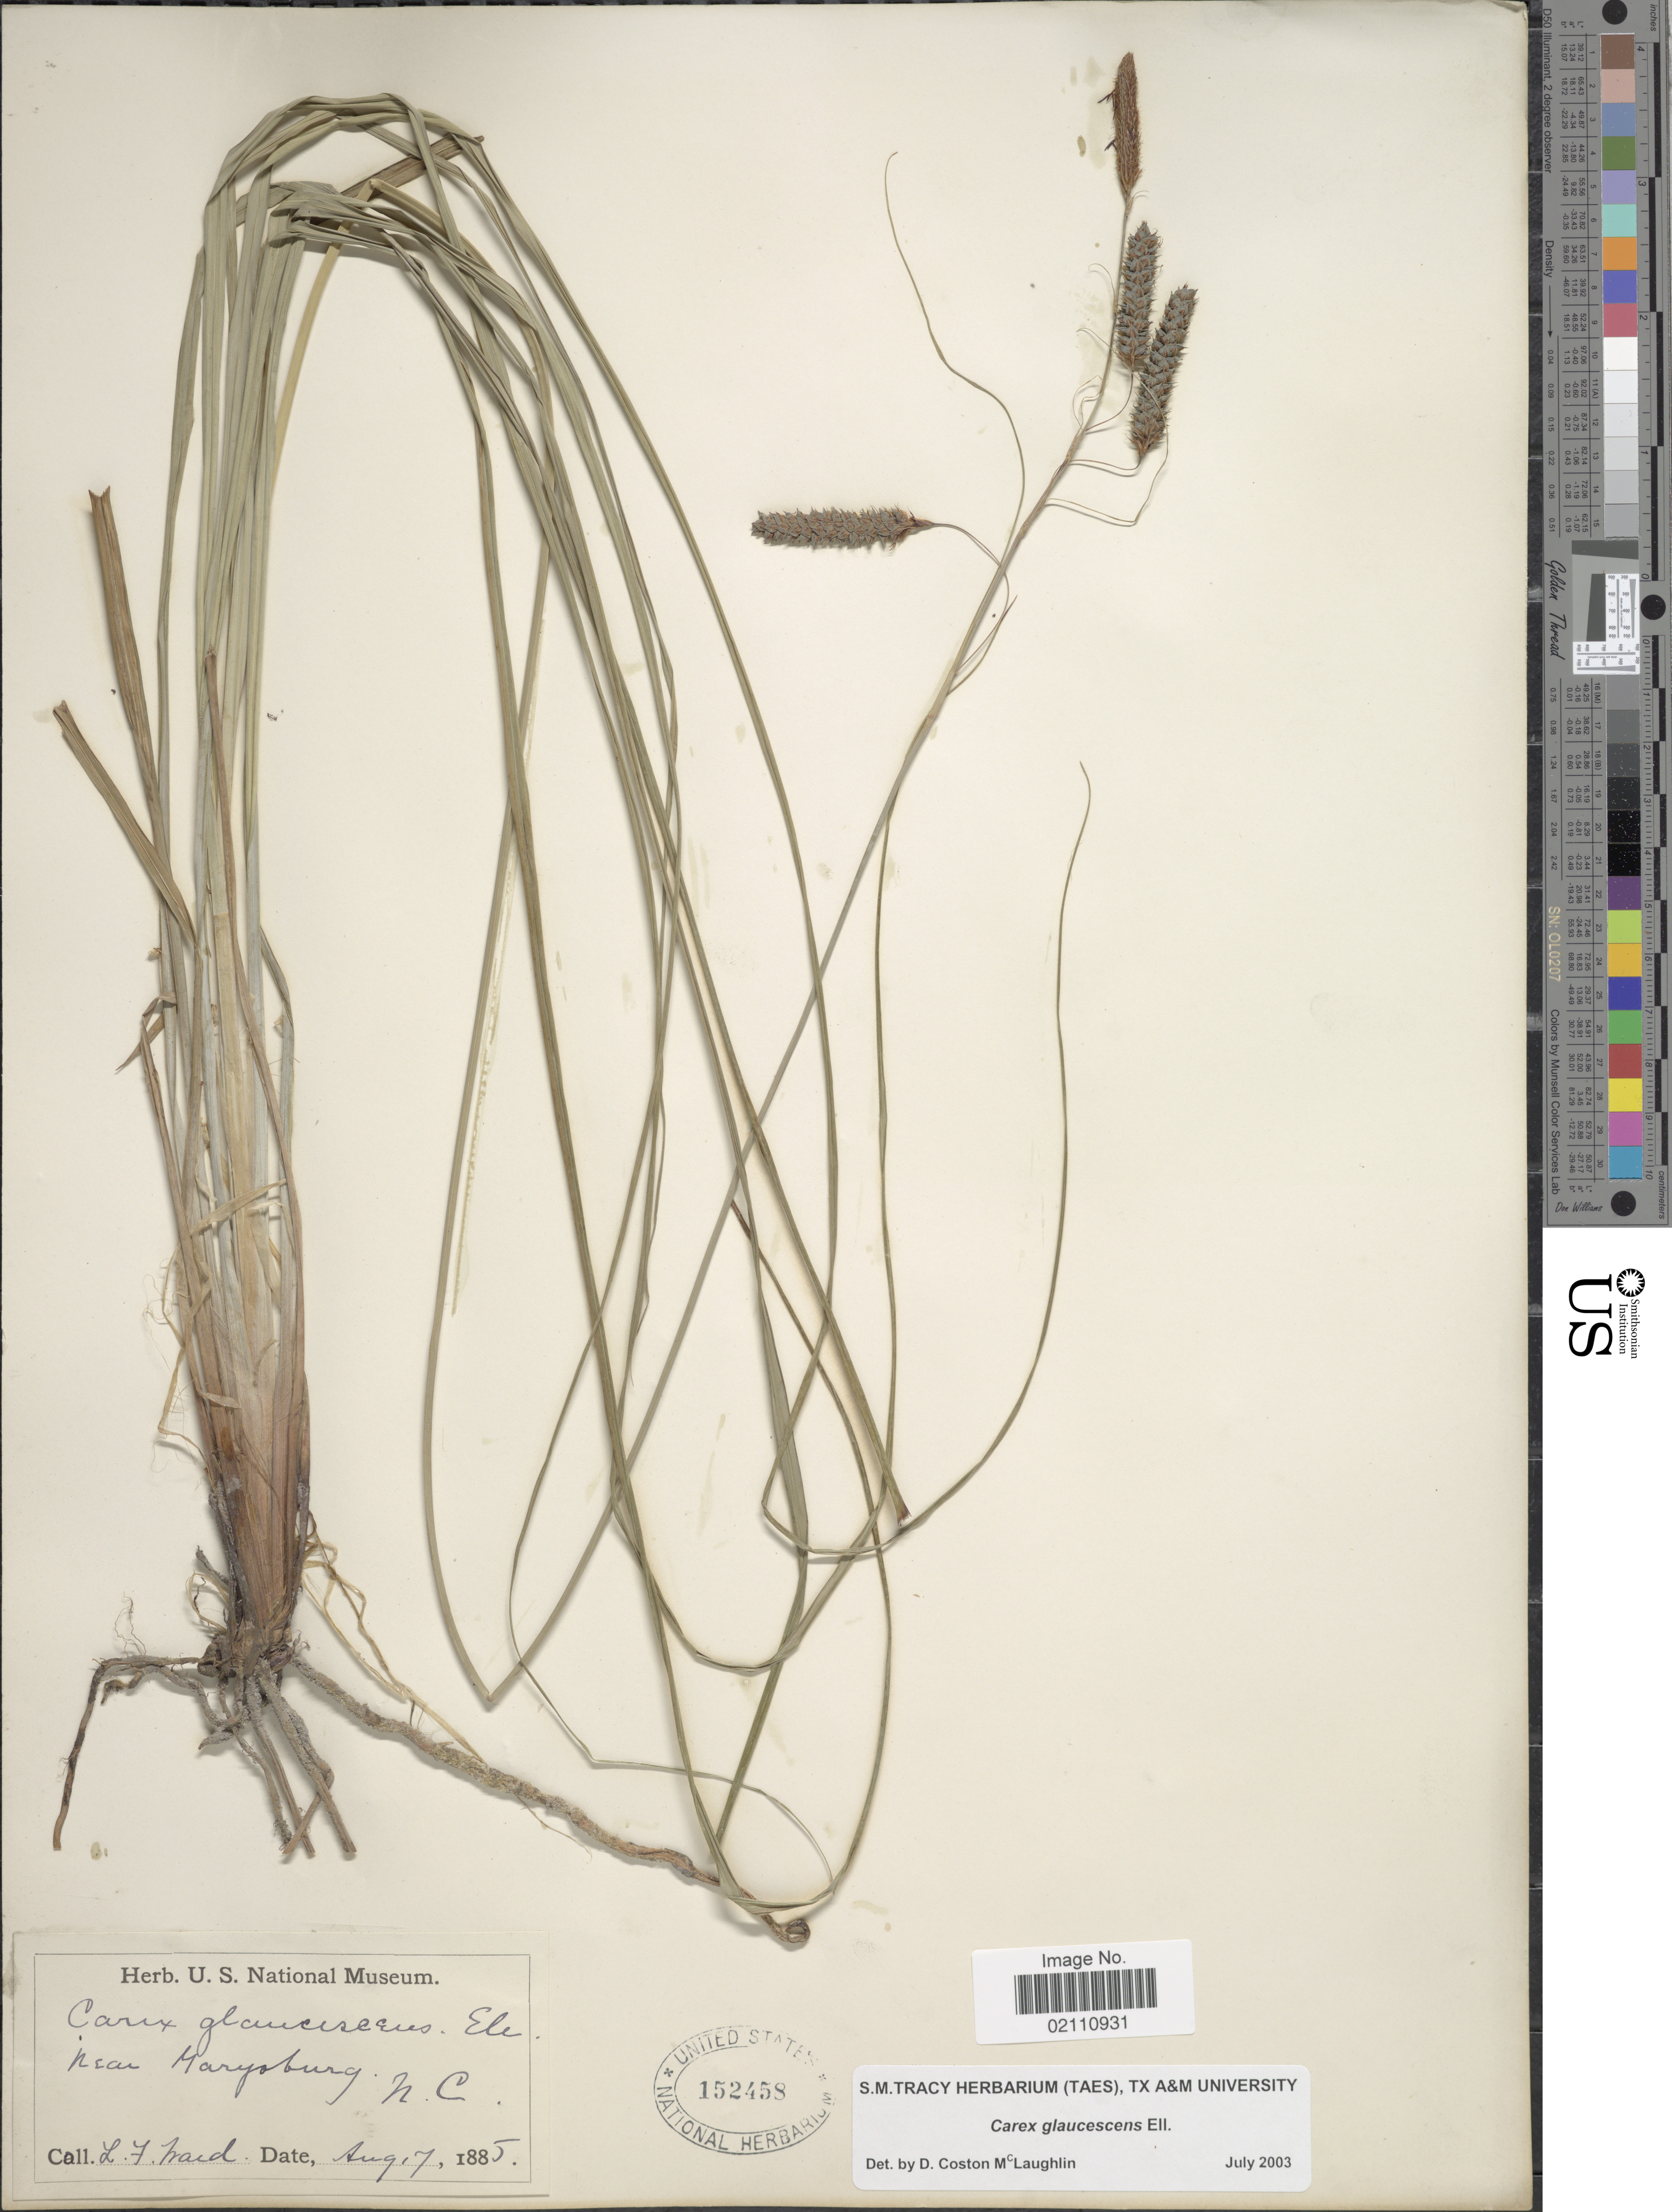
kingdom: Plantae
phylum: Tracheophyta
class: Liliopsida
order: Poales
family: Cyperaceae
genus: Carex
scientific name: Carex glaucescens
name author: Elliott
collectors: L. Ward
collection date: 1885-08-07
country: United States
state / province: North Carolina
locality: Near Marysburg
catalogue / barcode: US 152458